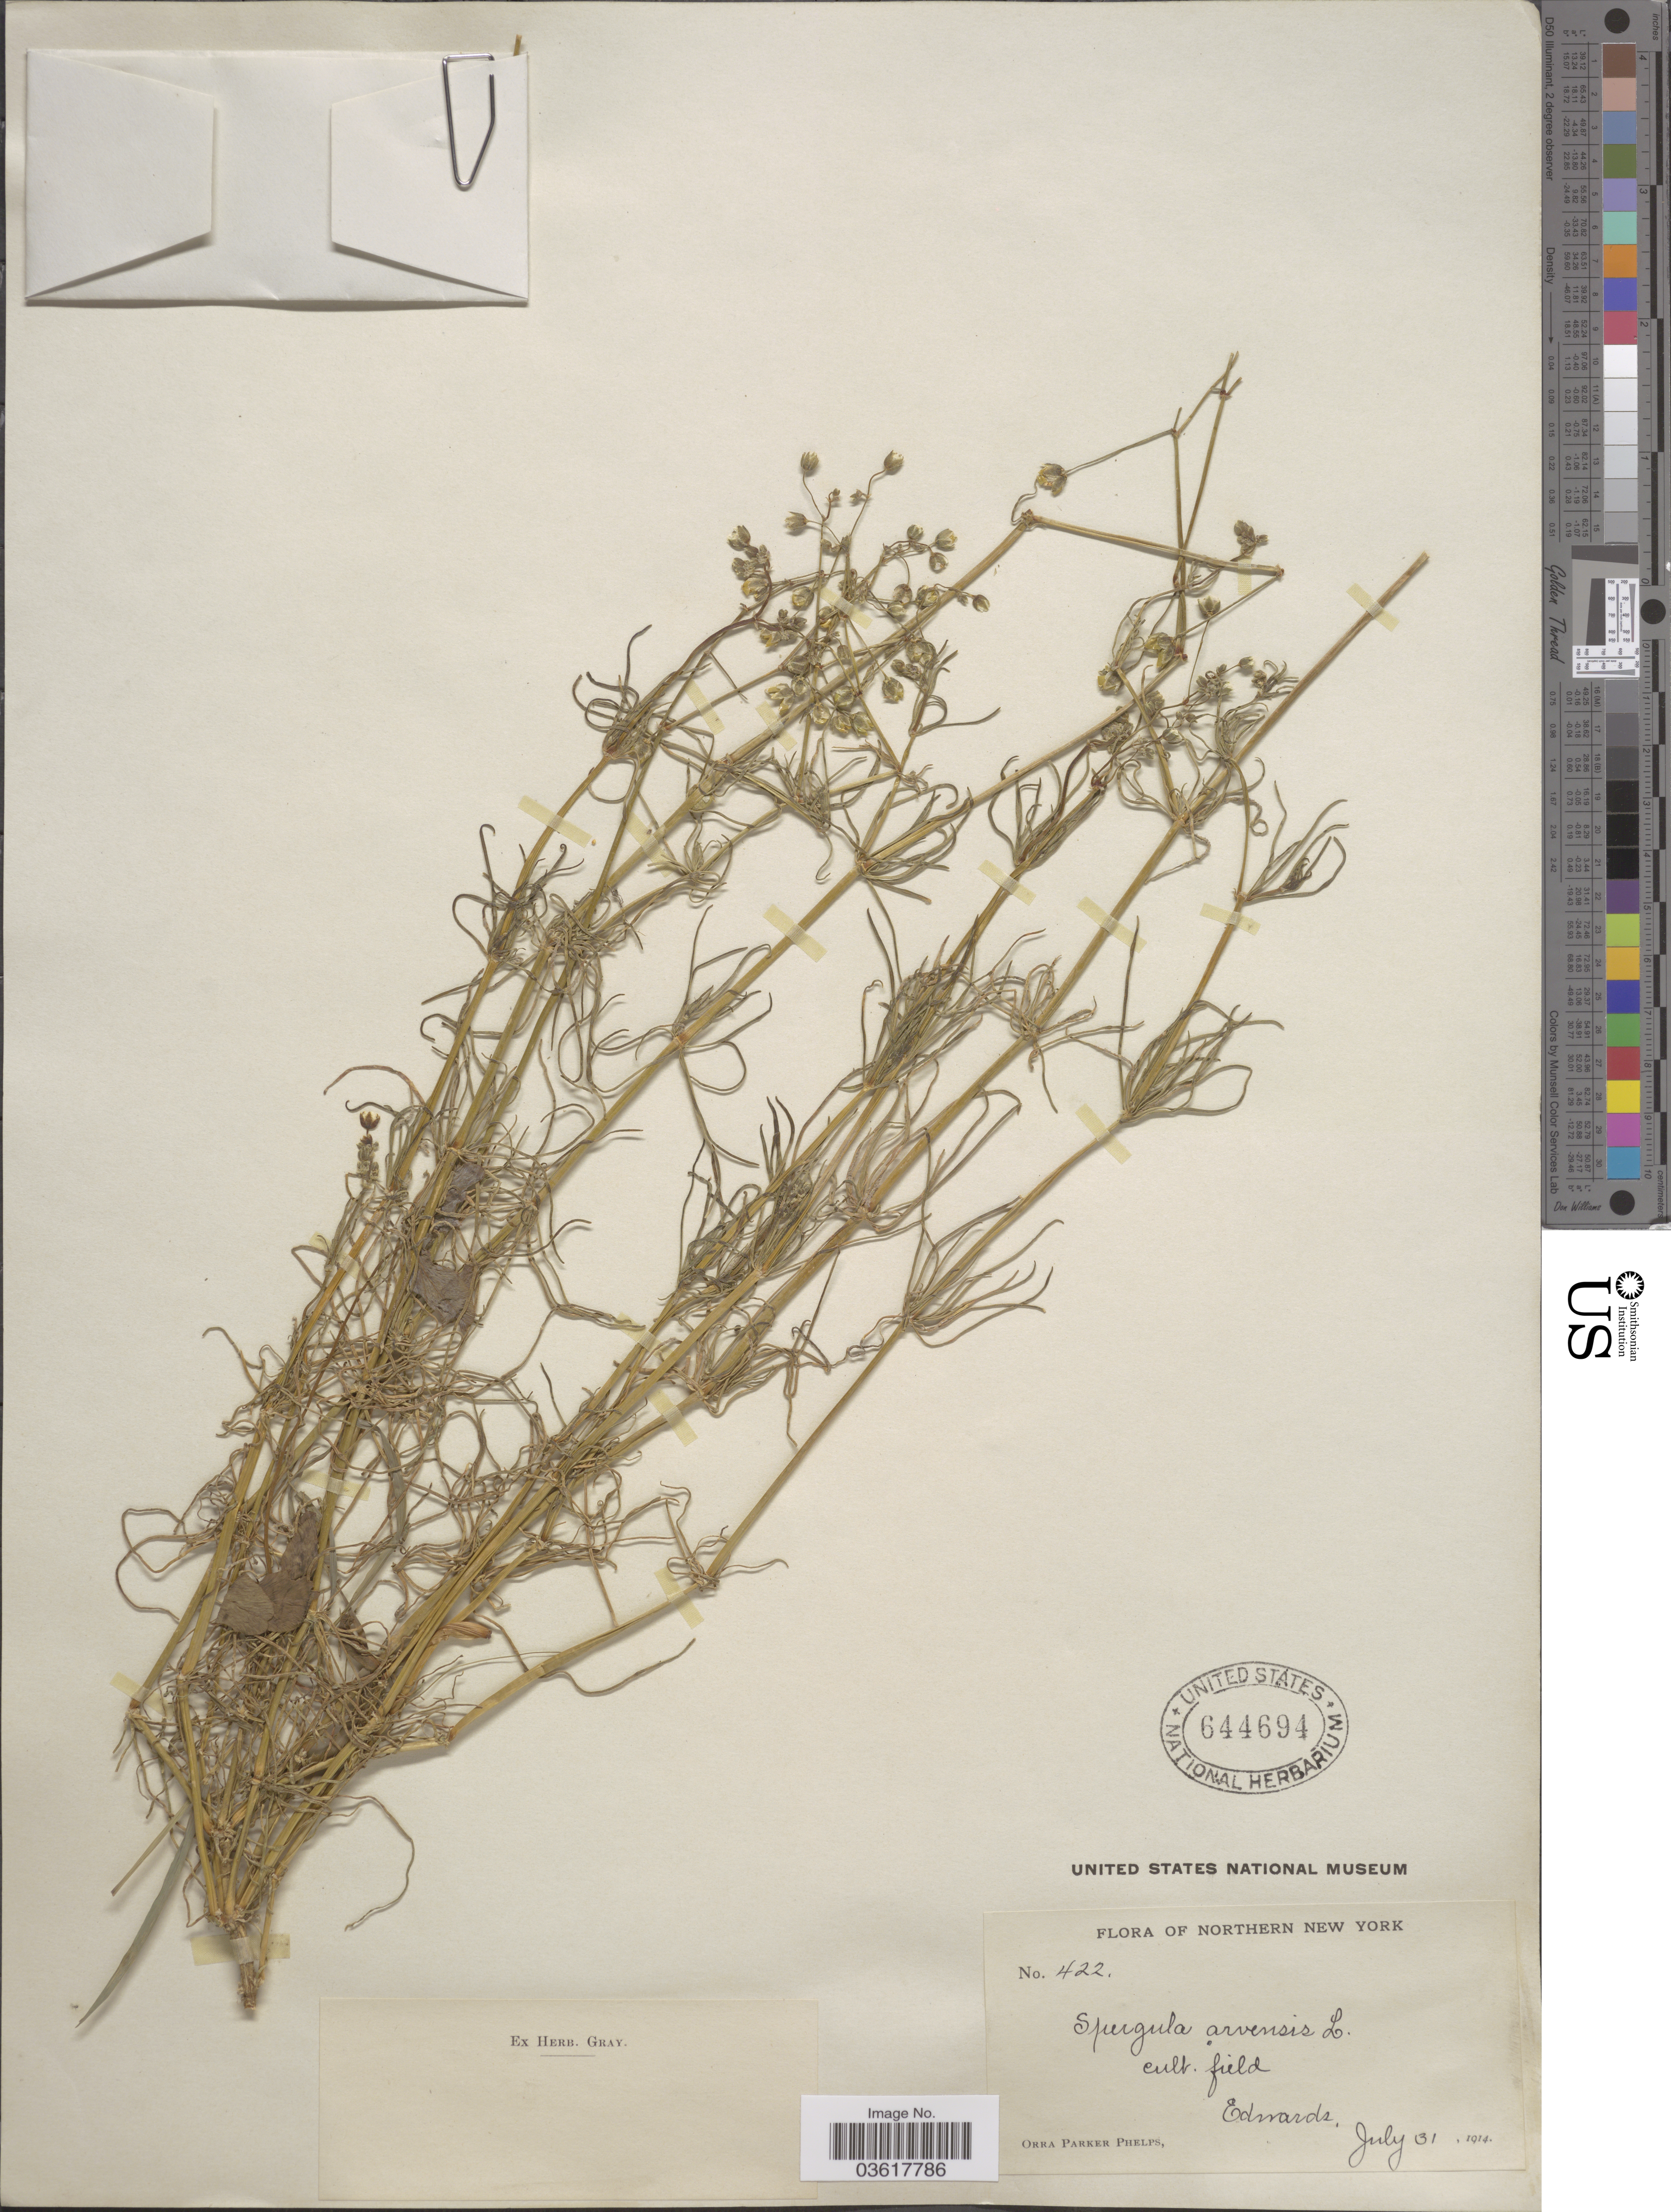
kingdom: Plantae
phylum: Tracheophyta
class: Magnoliopsida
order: Caryophyllales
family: Caryophyllaceae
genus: Spergula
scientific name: Spergula arvensis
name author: L.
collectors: O. P. Phelps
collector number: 422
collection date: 1914-07-31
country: United States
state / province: New York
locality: Northern New York. Edwards.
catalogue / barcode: US 644694